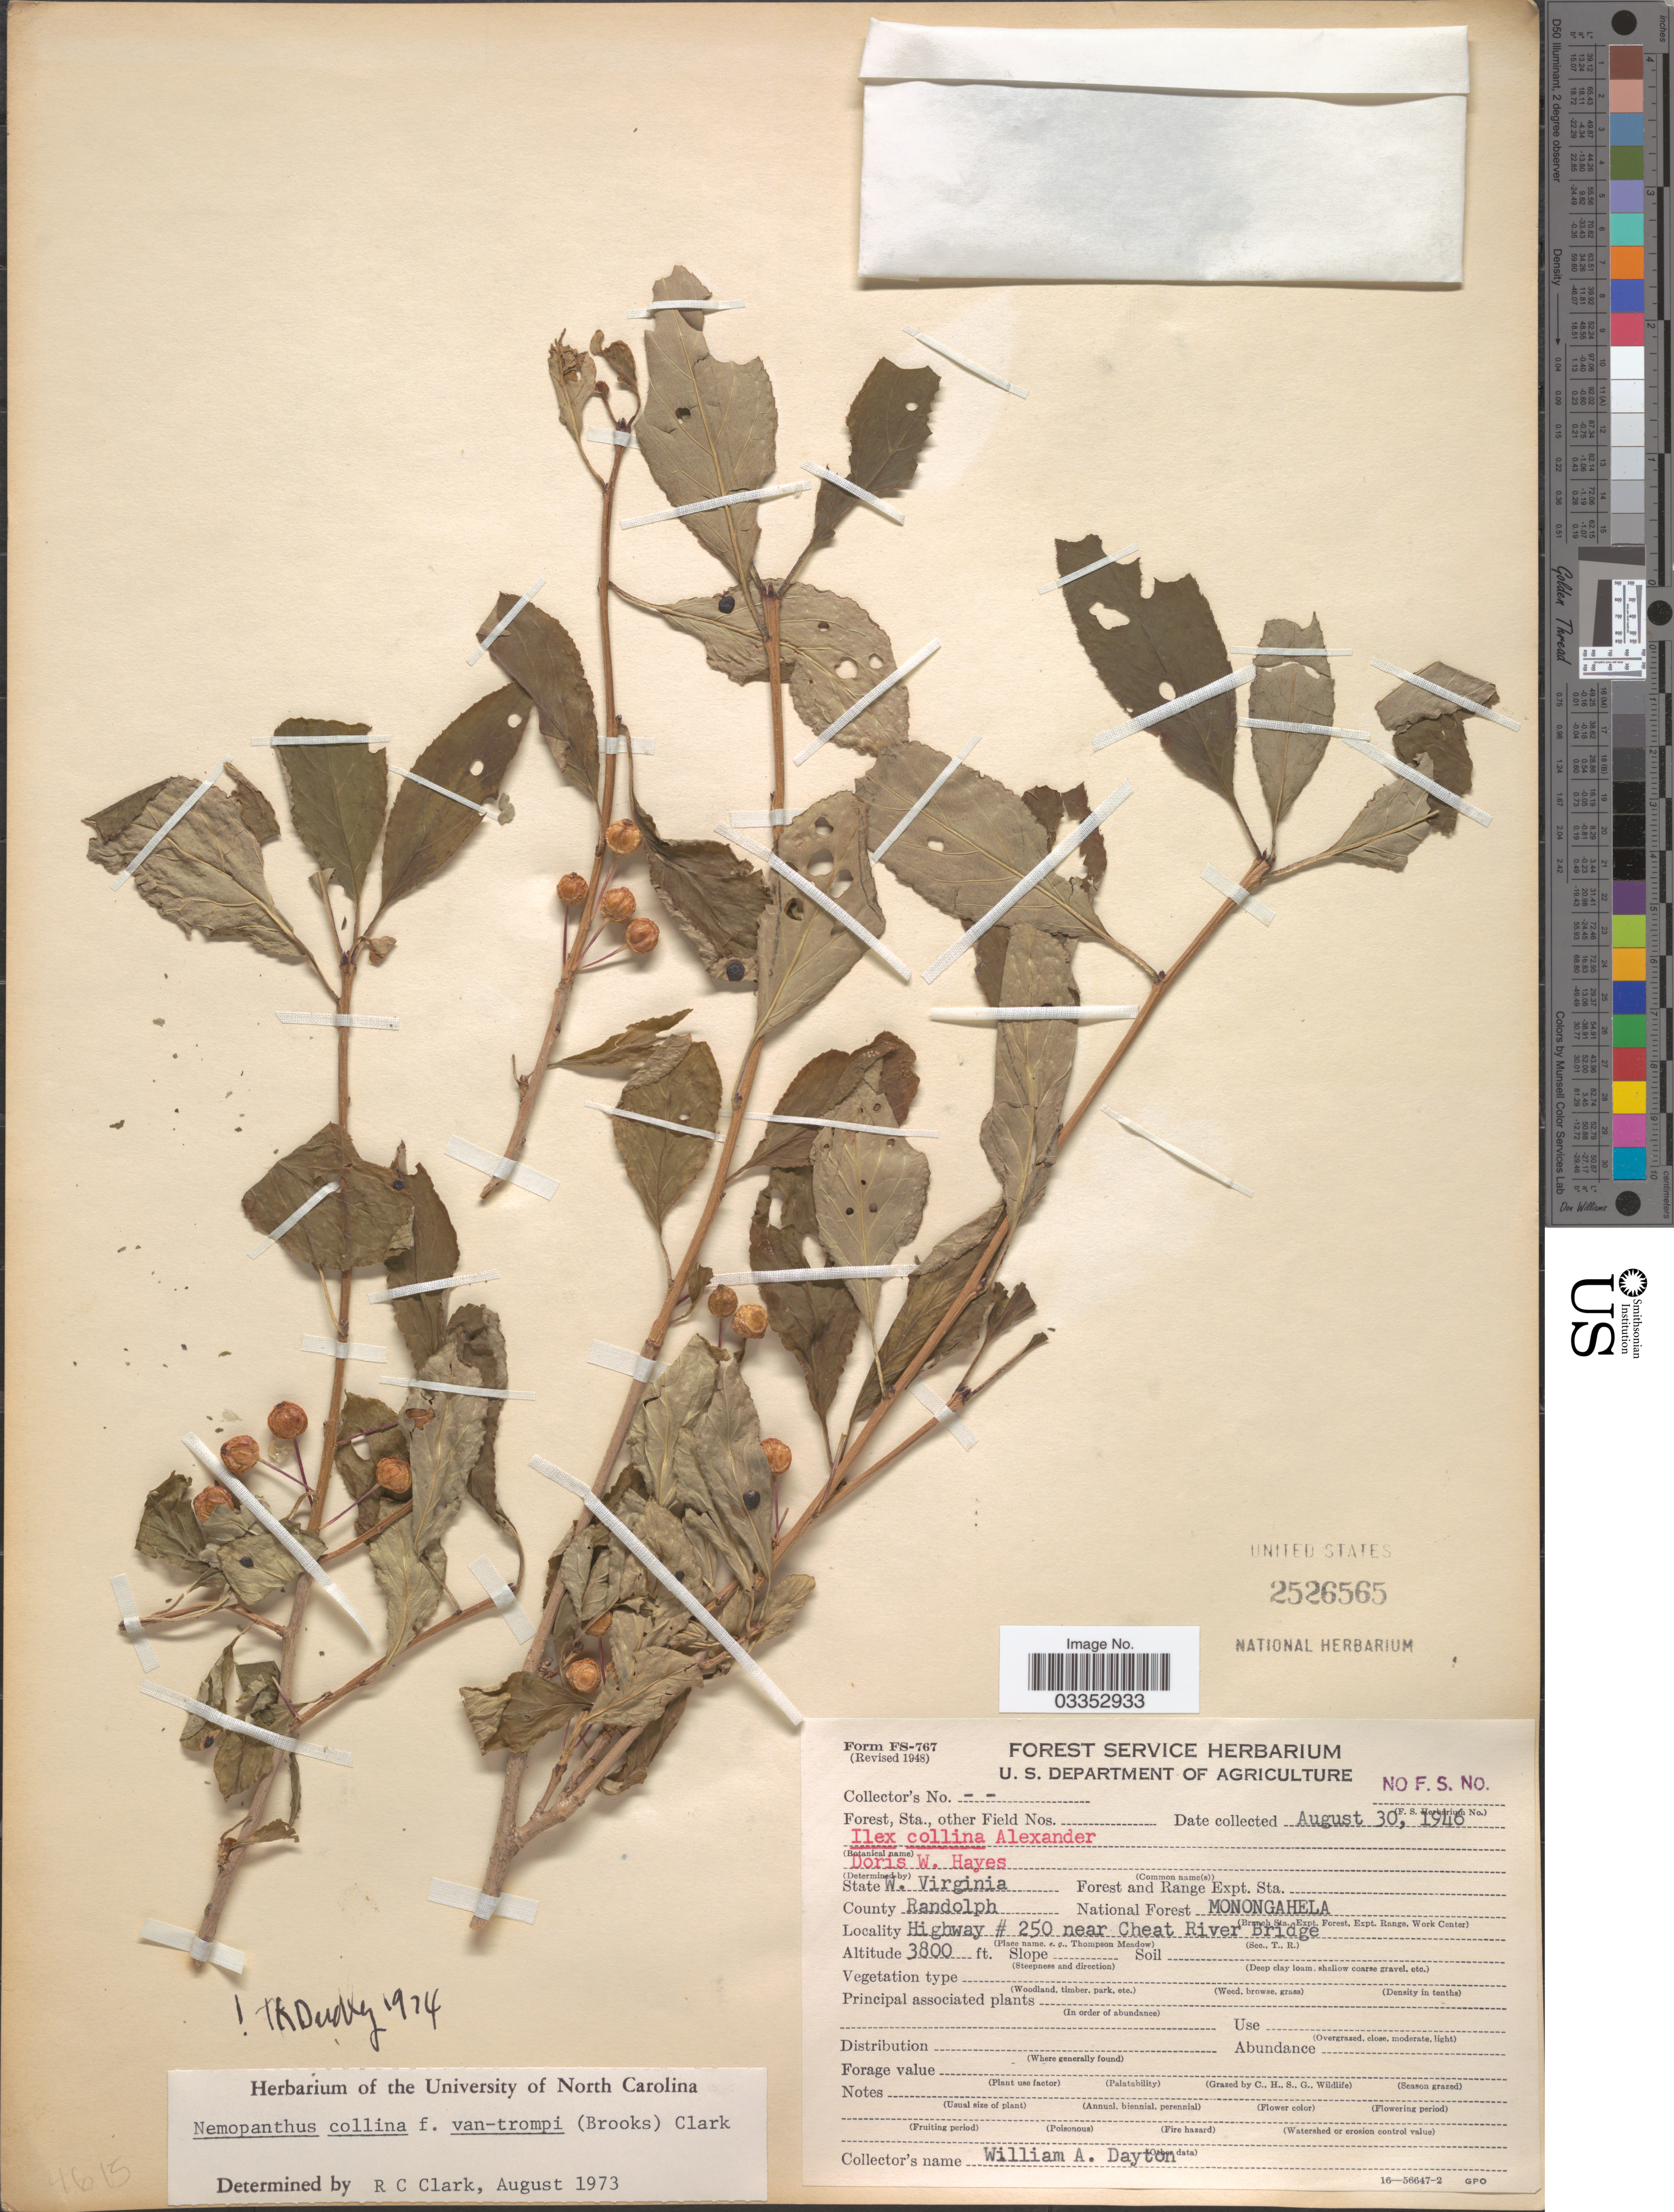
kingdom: Plantae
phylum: Tracheophyta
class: Magnoliopsida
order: Aquifoliales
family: Aquifoliaceae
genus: Nemopanthus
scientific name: Nemopanthus collinus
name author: (Alexander) R.C. Clark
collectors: W. Dayton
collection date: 1946-08-30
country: United States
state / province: West Virginia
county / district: Randolph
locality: County Randolph, National Forest Monogahela, Highway # 250 near Cheat River Bridge.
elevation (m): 1158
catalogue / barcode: US 2526565